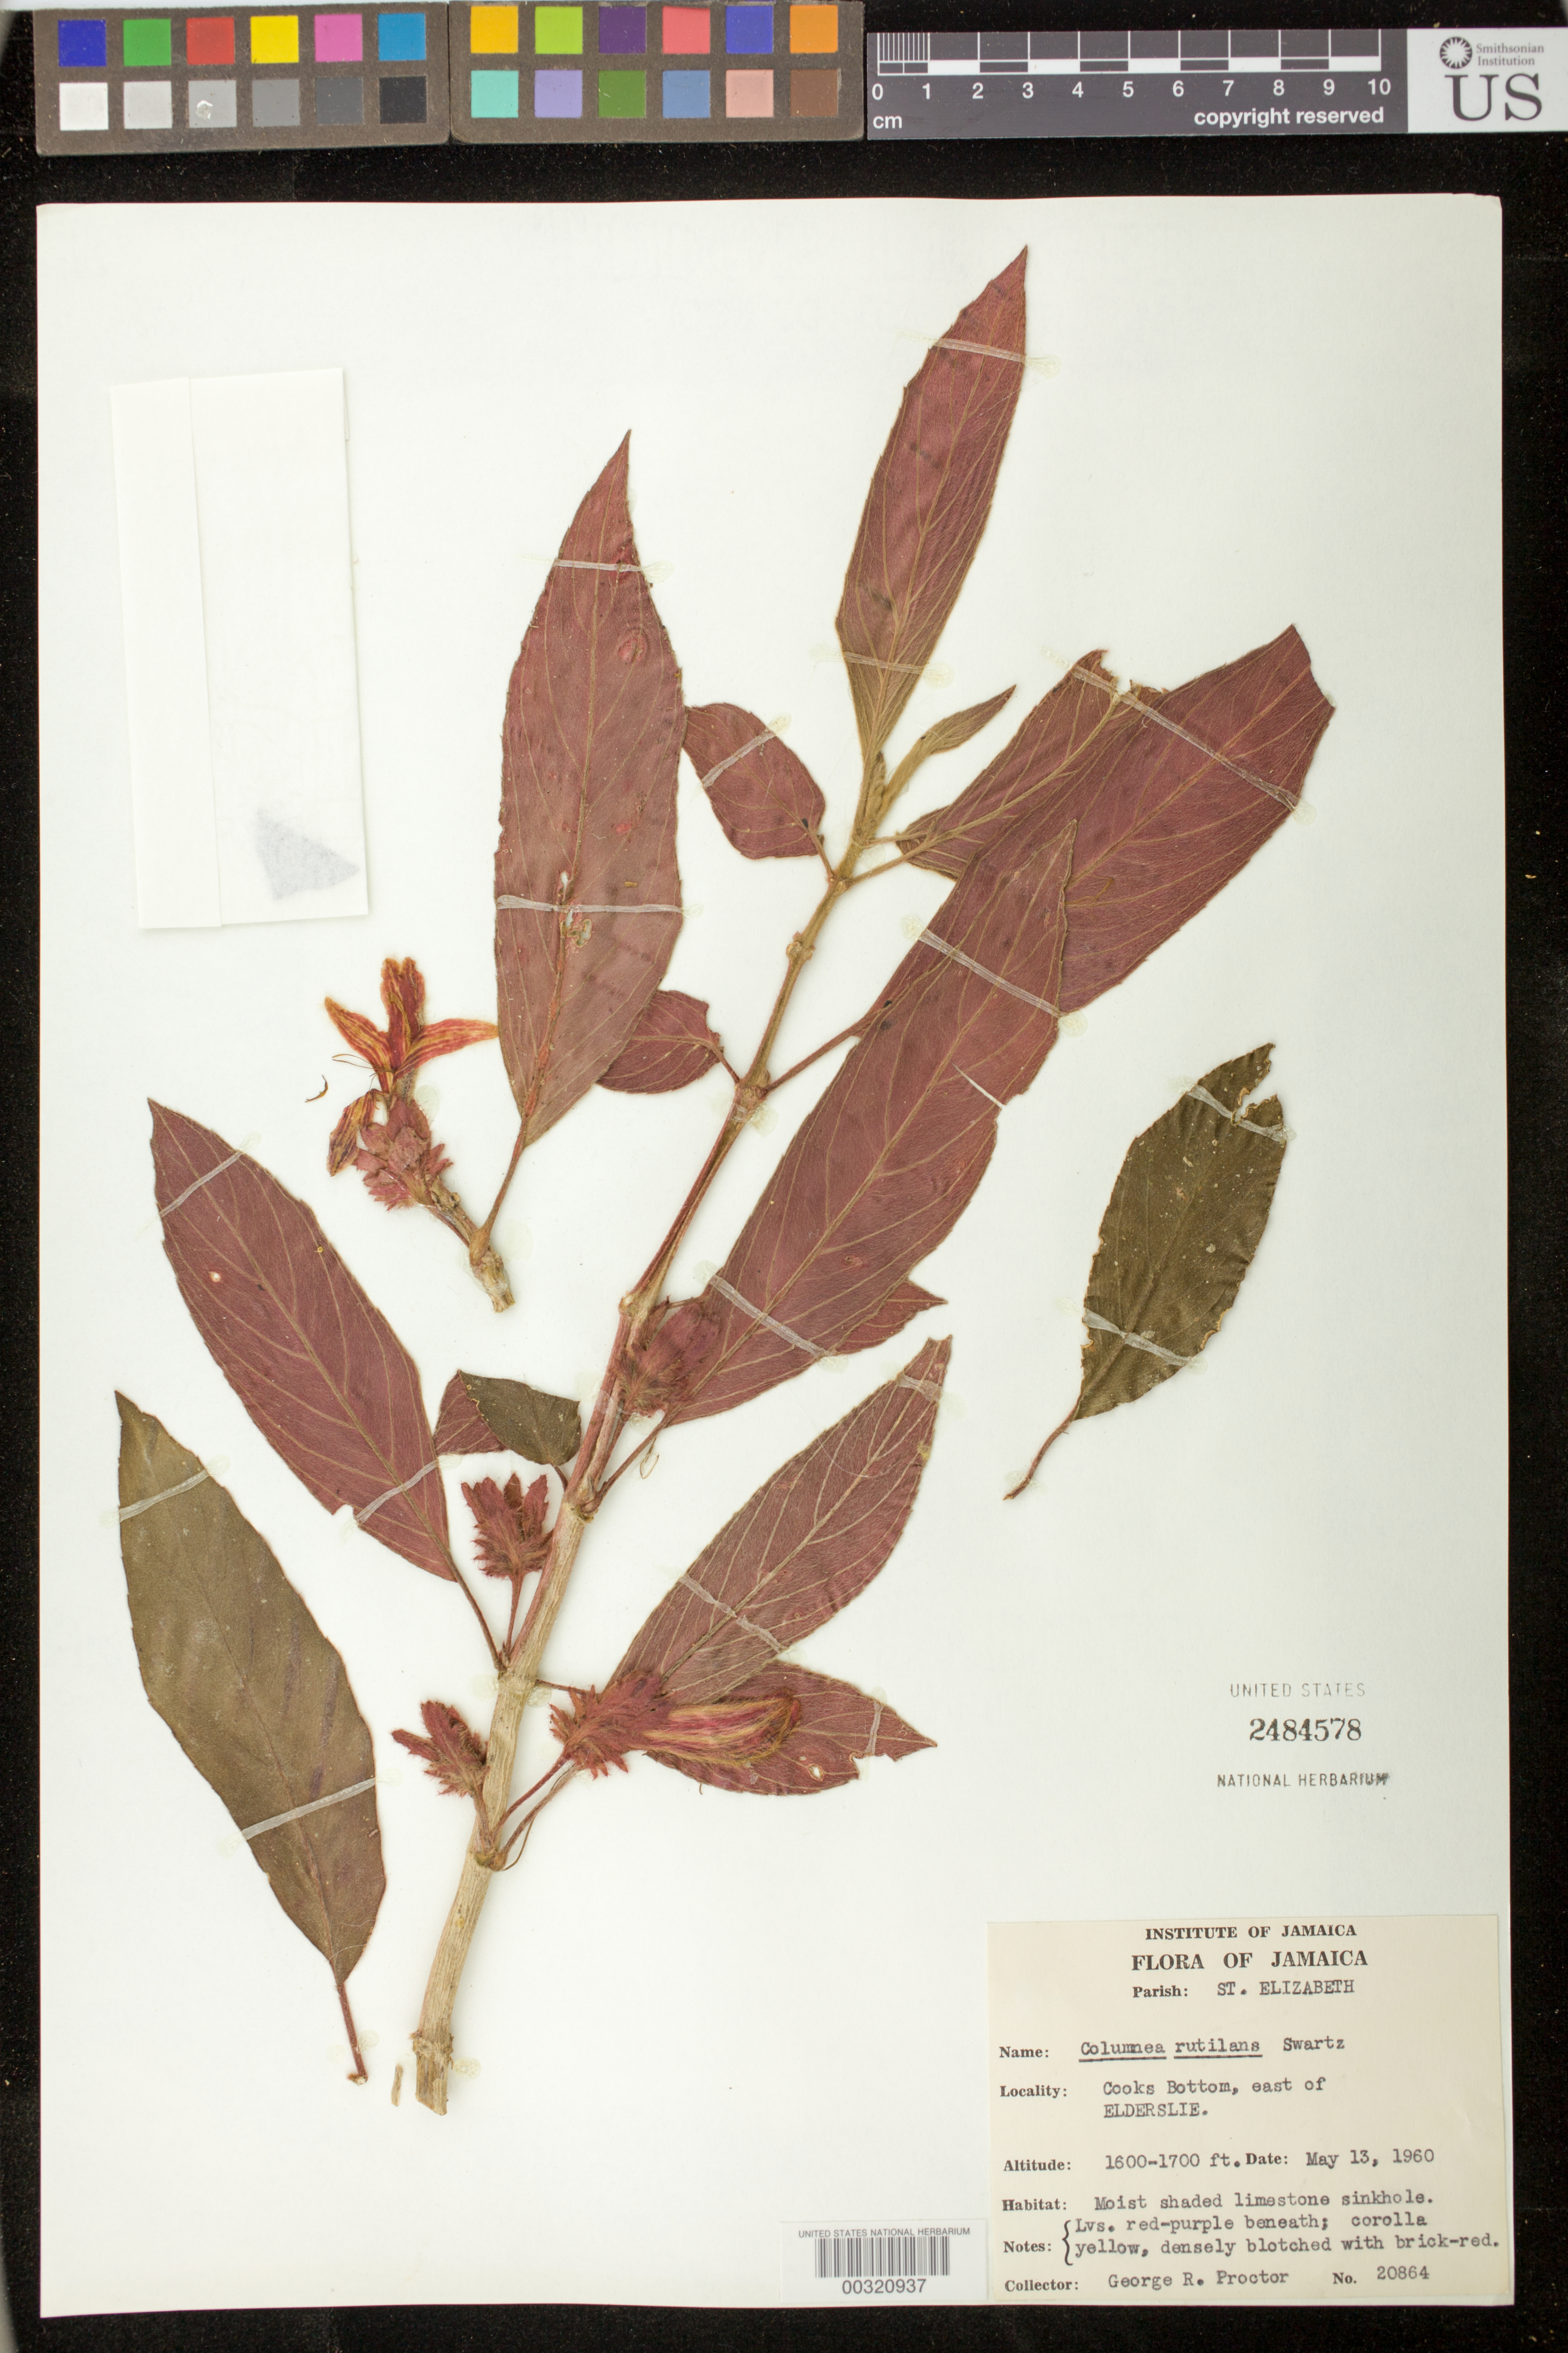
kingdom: Plantae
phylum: Tracheophyta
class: Magnoliopsida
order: Lamiales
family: Gesneriaceae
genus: Columnea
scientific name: Columnea rutilans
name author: Sw.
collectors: G. R. Proctor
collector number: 20864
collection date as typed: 13 May 1960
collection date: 1960-05-13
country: Jamaica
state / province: Saint Elizabeth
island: Jamaica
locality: Cooks Bottom, E of Elderslie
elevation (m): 488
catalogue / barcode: US 2484578